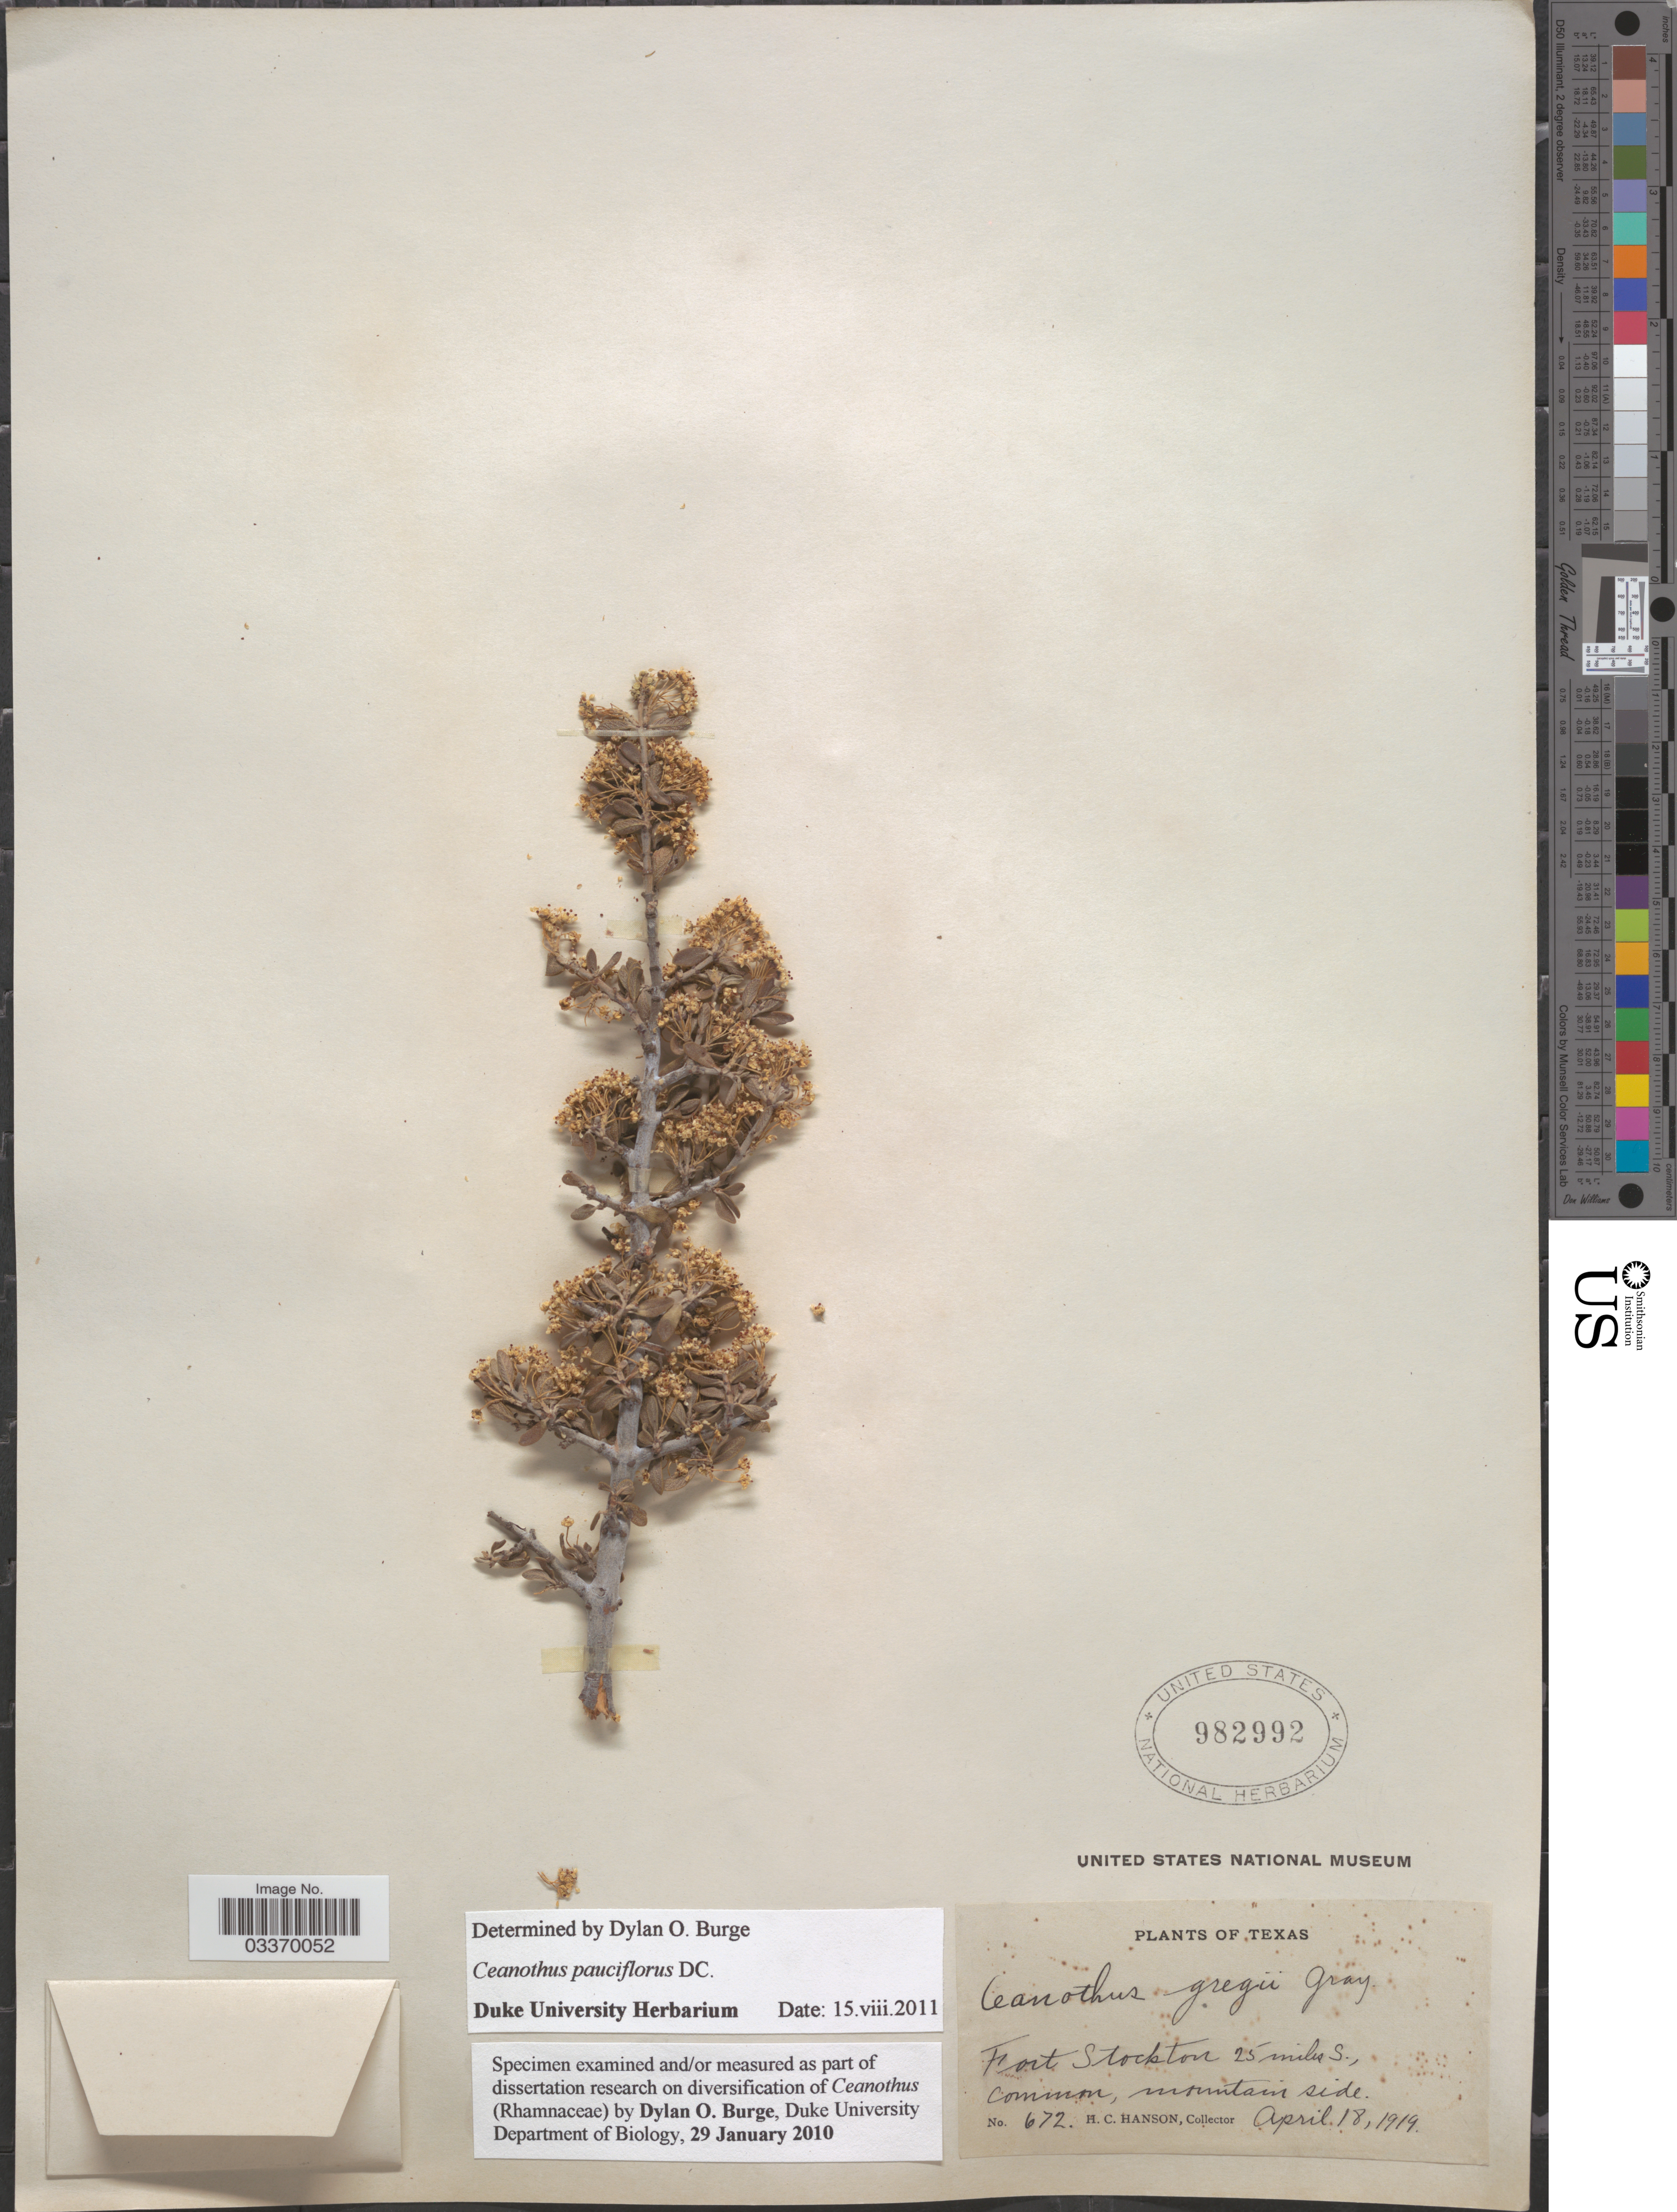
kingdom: Plantae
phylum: Tracheophyta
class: Magnoliopsida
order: Rosales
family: Rhamnaceae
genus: Ceanothus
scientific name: Ceanothus pauciflorus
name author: DC.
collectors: H. Hanson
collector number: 672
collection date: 1919-04-18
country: United States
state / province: Texas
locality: Fort Stockton 25 miles S., common, mountain side.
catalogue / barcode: US 982992